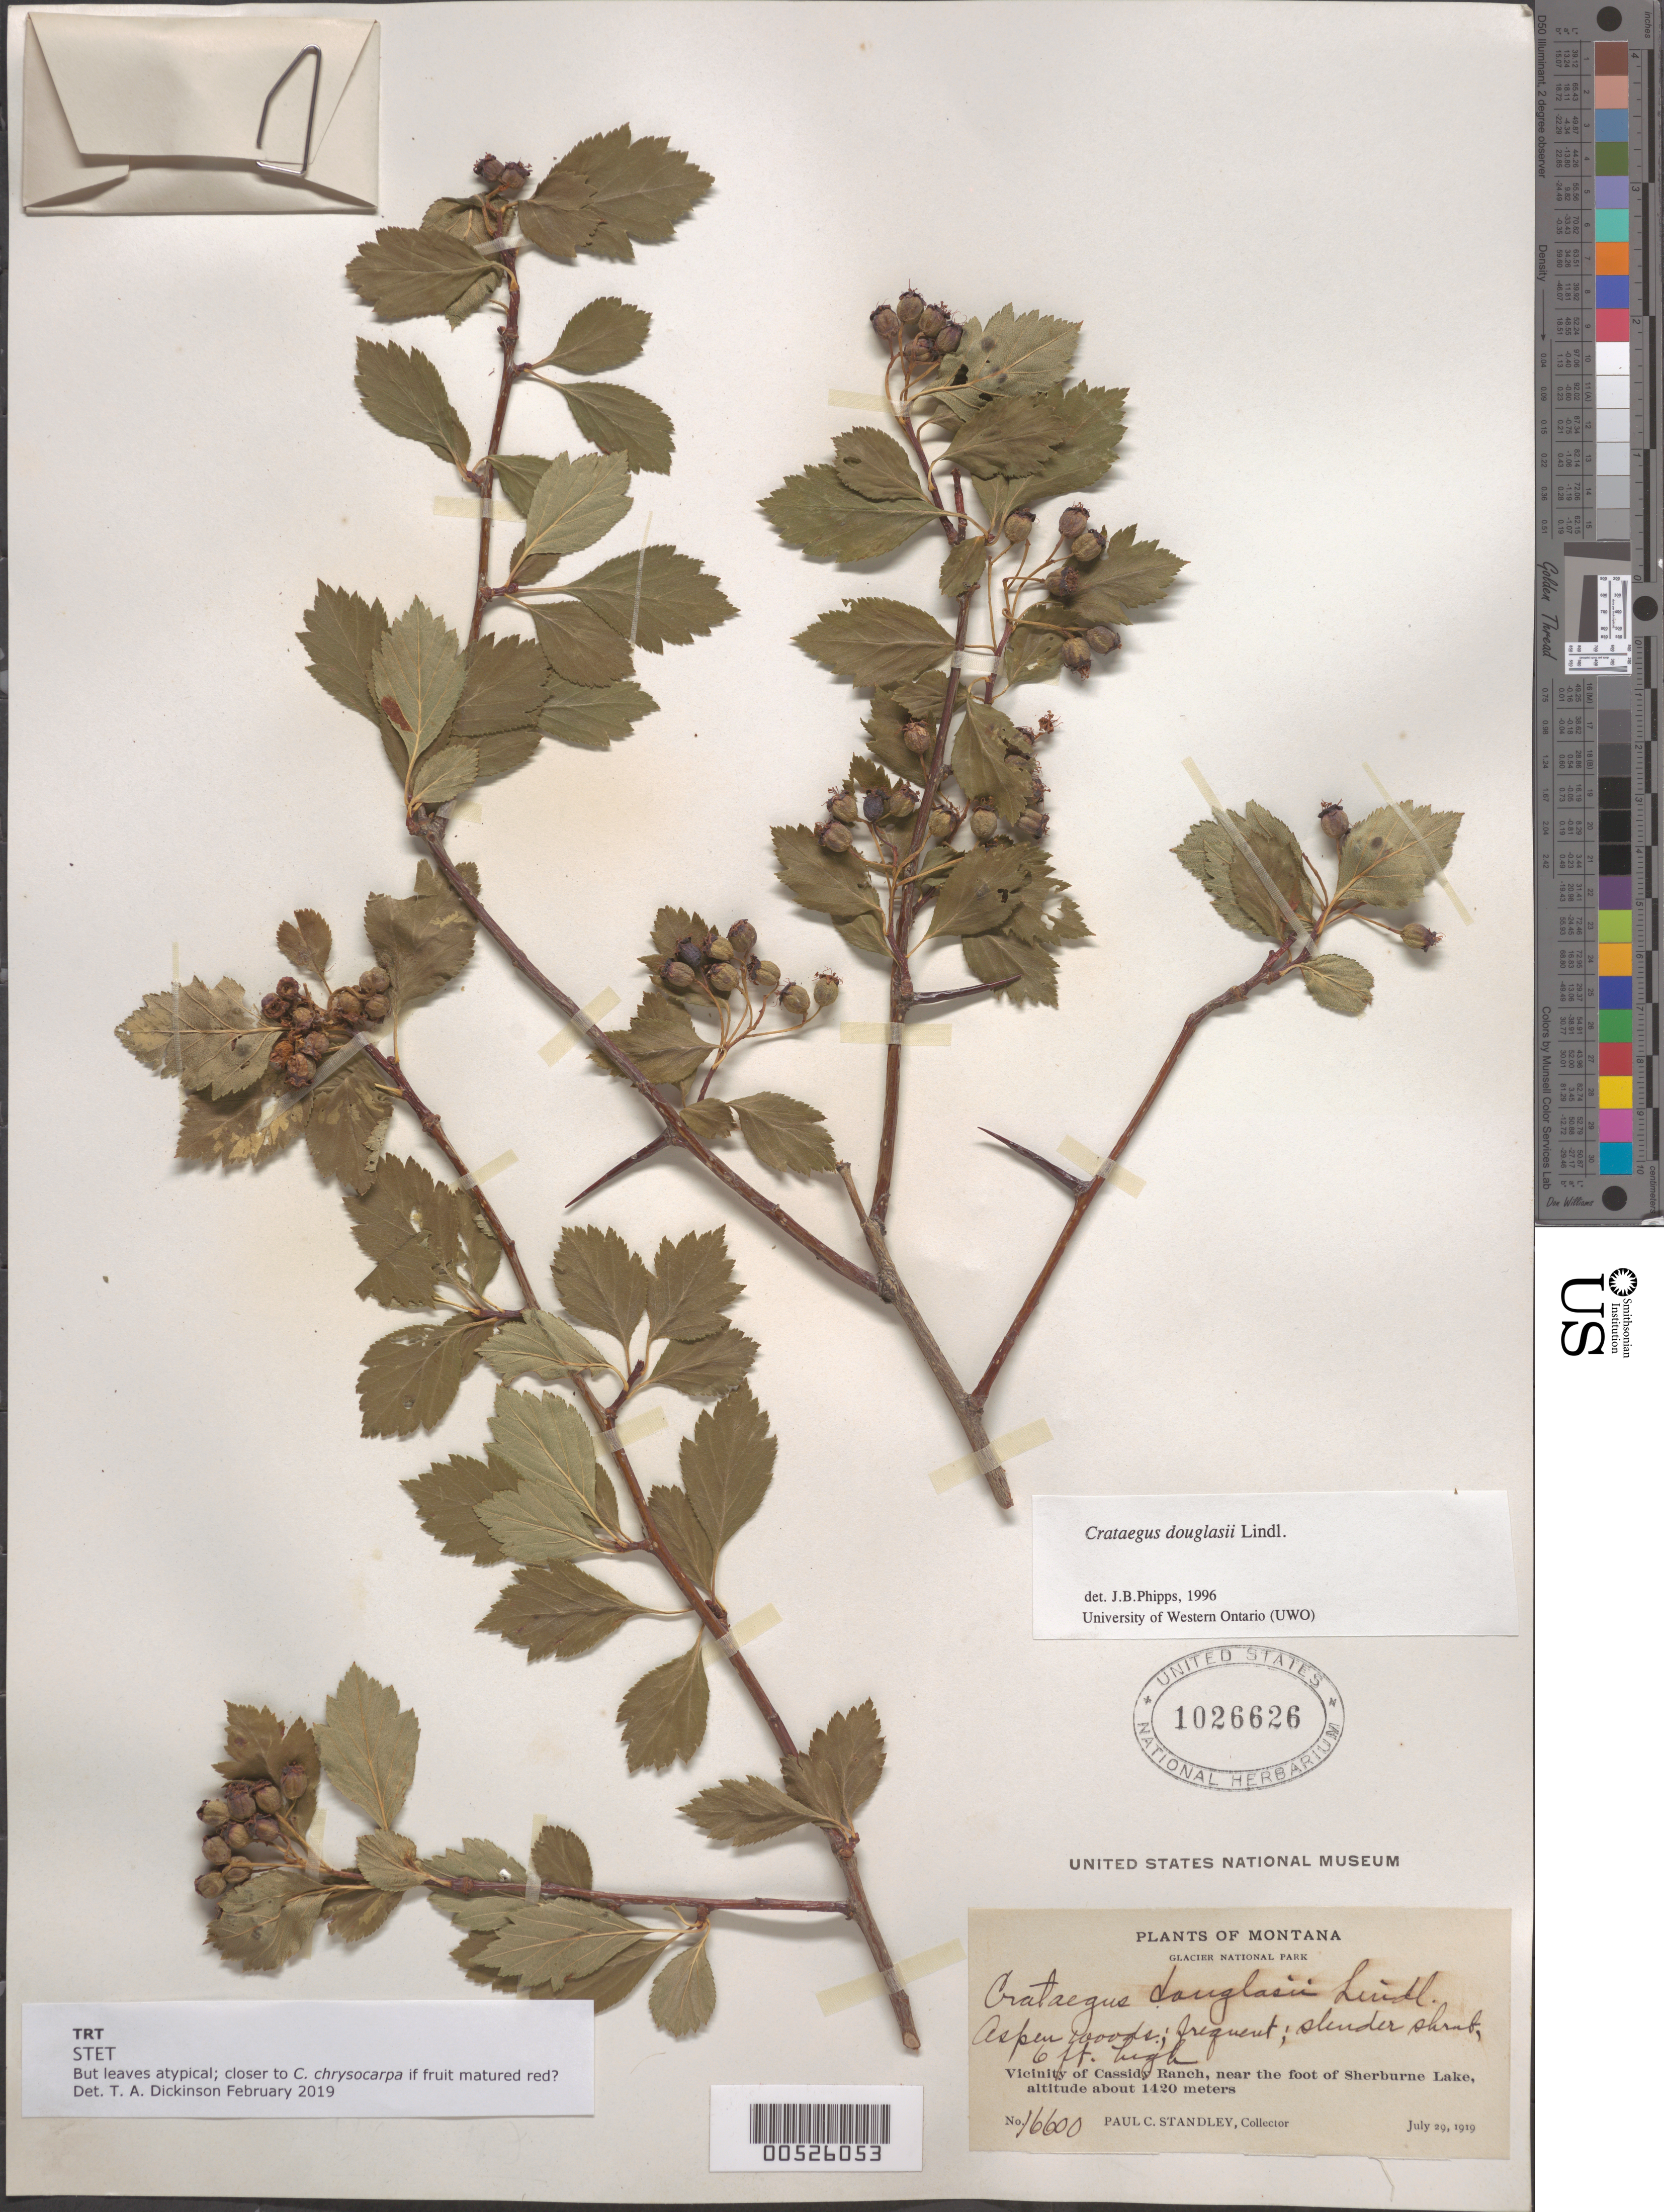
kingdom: Plantae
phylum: Tracheophyta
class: Magnoliopsida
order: Rosales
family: Rosaceae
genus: Crataegus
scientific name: Crataegus douglasii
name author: Lindl.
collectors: P. C. Standley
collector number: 16600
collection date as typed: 29 Jul 1919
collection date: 1919-07-29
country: United States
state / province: Montana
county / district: Flathead / Glacier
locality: Vicinity of Cassidy Ranch, near the foot of Sherburne Lake.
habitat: Aspen woods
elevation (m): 1420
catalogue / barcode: US 1026626